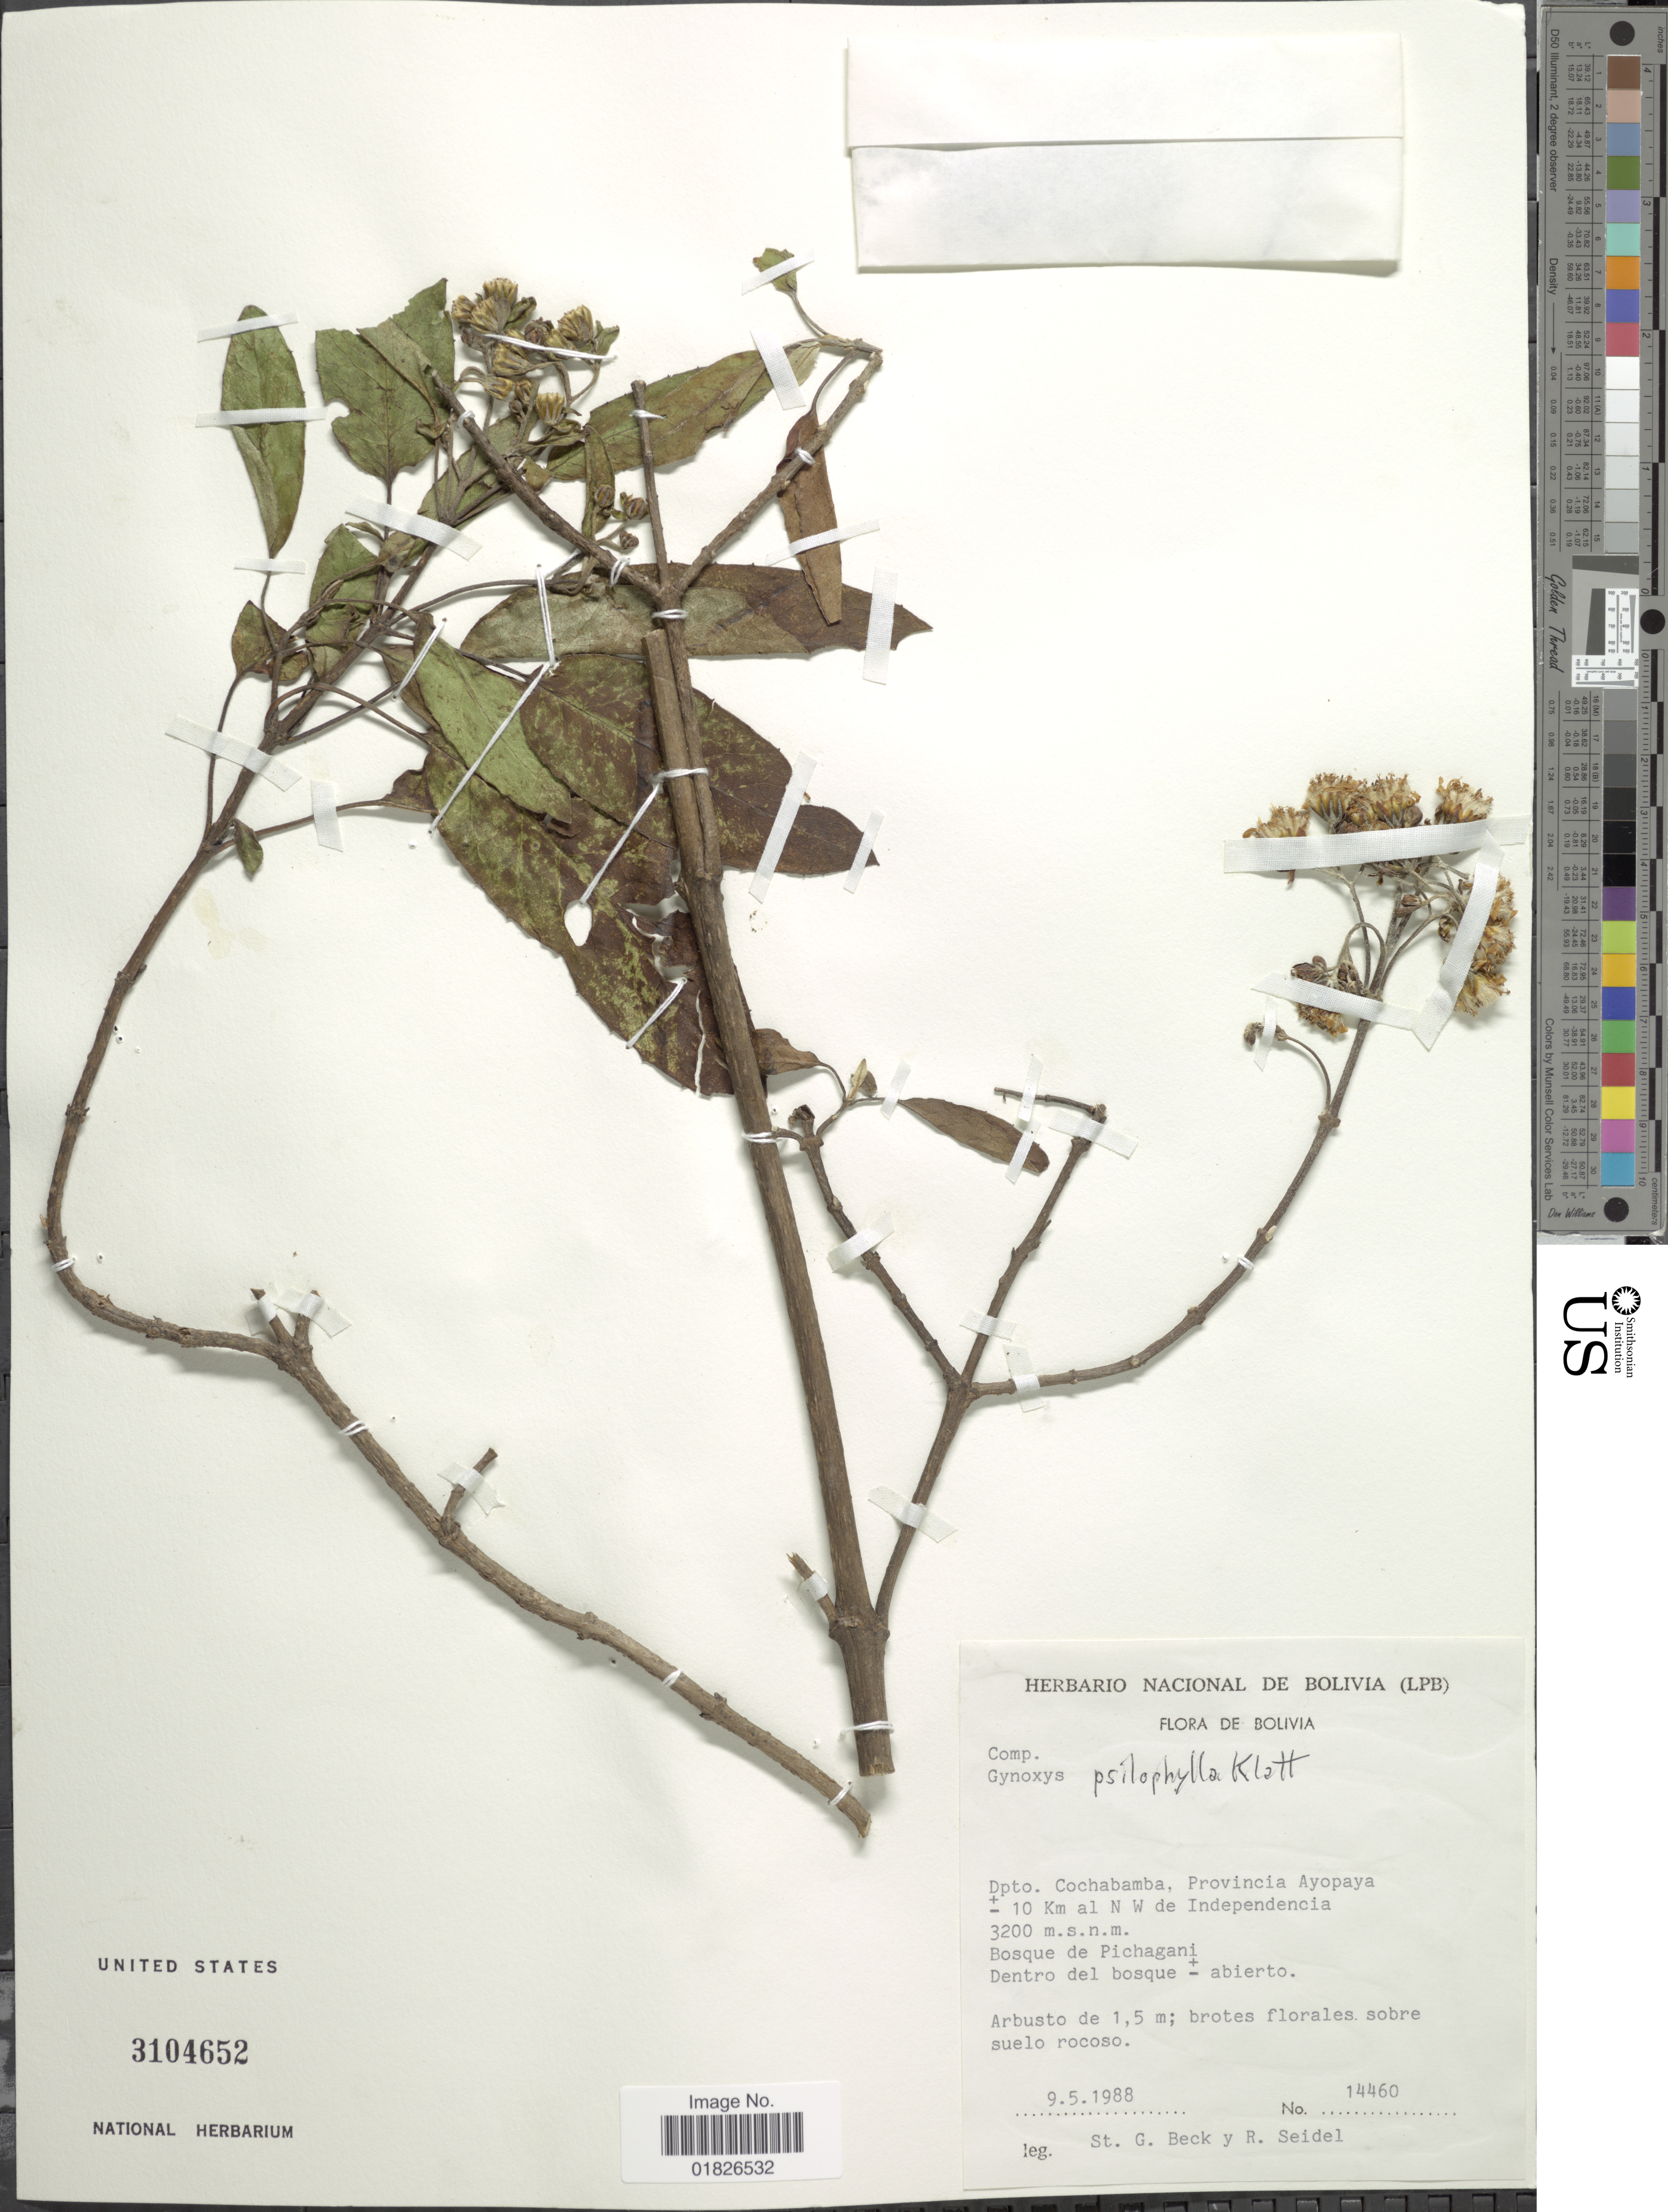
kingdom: Plantae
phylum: Tracheophyta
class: Magnoliopsida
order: Asterales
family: Asteraceae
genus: Gynoxys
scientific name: Gynoxys psilophylla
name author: Klatt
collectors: S. G. Beck & R. Seidel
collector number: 14460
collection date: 1988-05-09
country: Bolivia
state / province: Cochabamba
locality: Provincia Ayopaya ± 10 km al NW de Independencia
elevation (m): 3200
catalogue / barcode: US 3104652